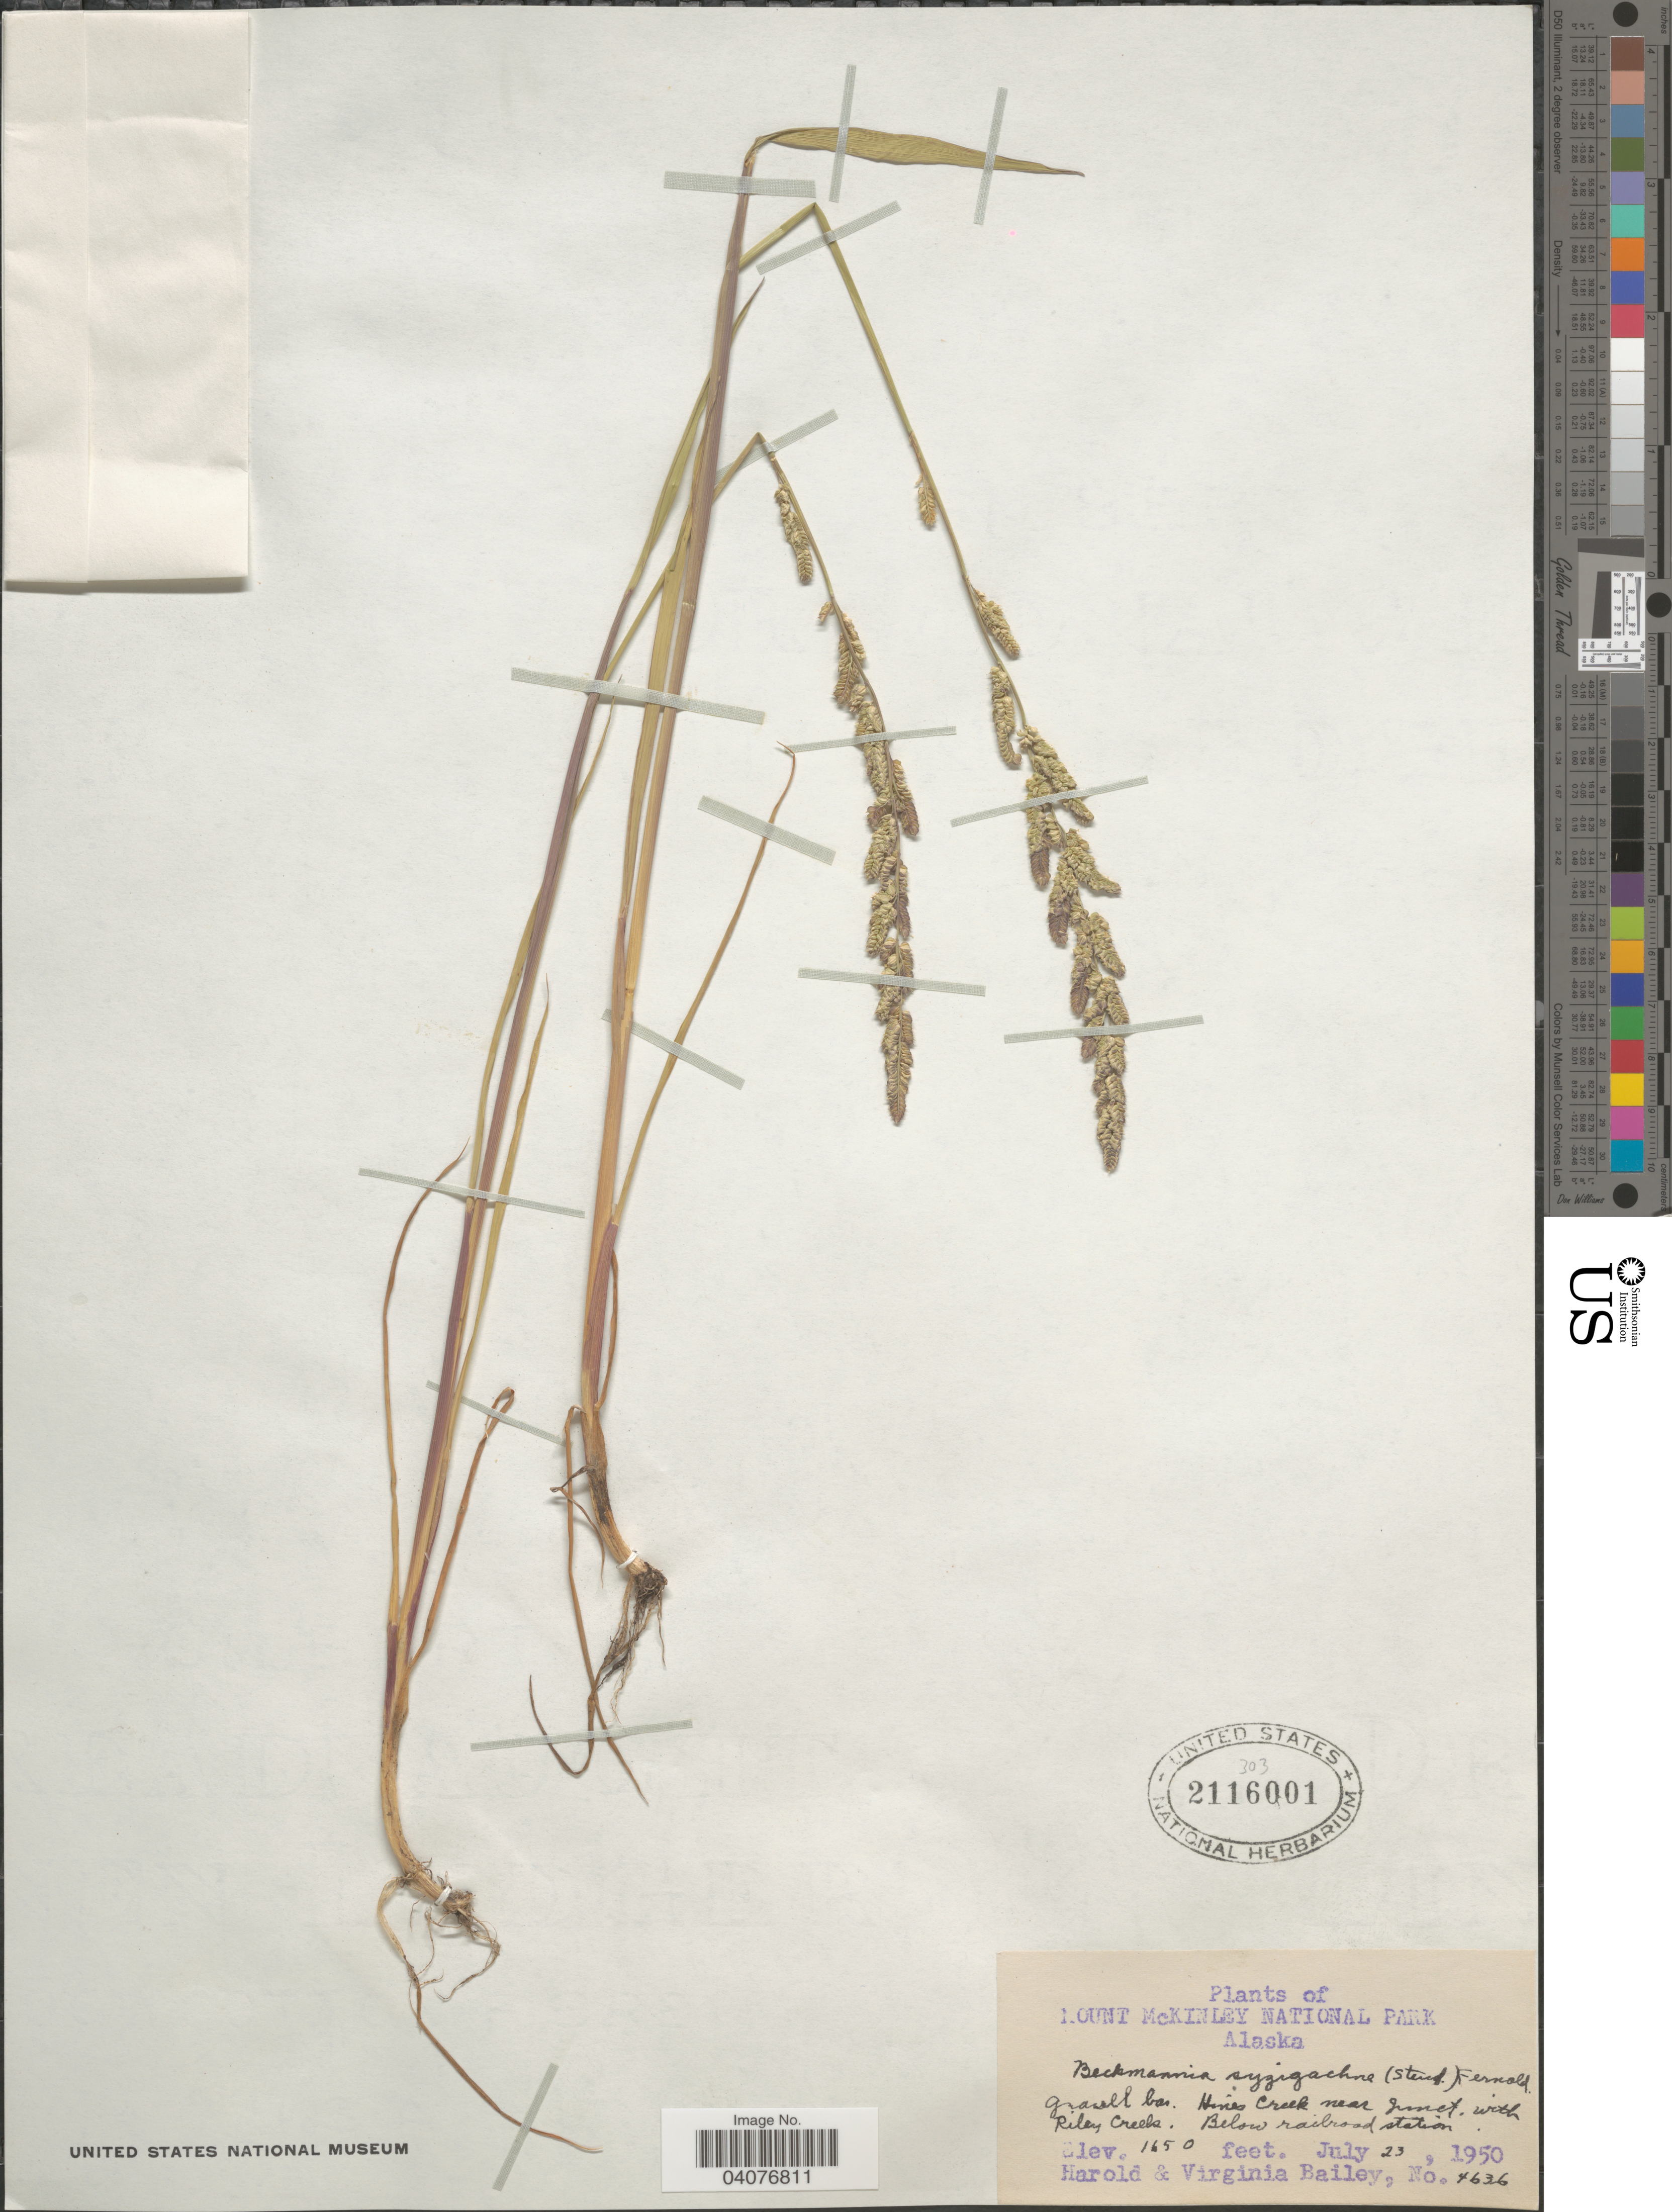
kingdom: Plantae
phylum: Tracheophyta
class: Liliopsida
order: Poales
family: Poaceae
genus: Beckmannia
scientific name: Beckmannia syzigachne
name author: (Steud.) Fernald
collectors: H. Bailey & V. L. Bailey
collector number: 4636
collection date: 1950-07-23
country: United States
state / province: Alaska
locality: Mount McKinley National Park. Hines Creek near Junct. with Riley Creek. Below railroad station.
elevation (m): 503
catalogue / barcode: US 2116001